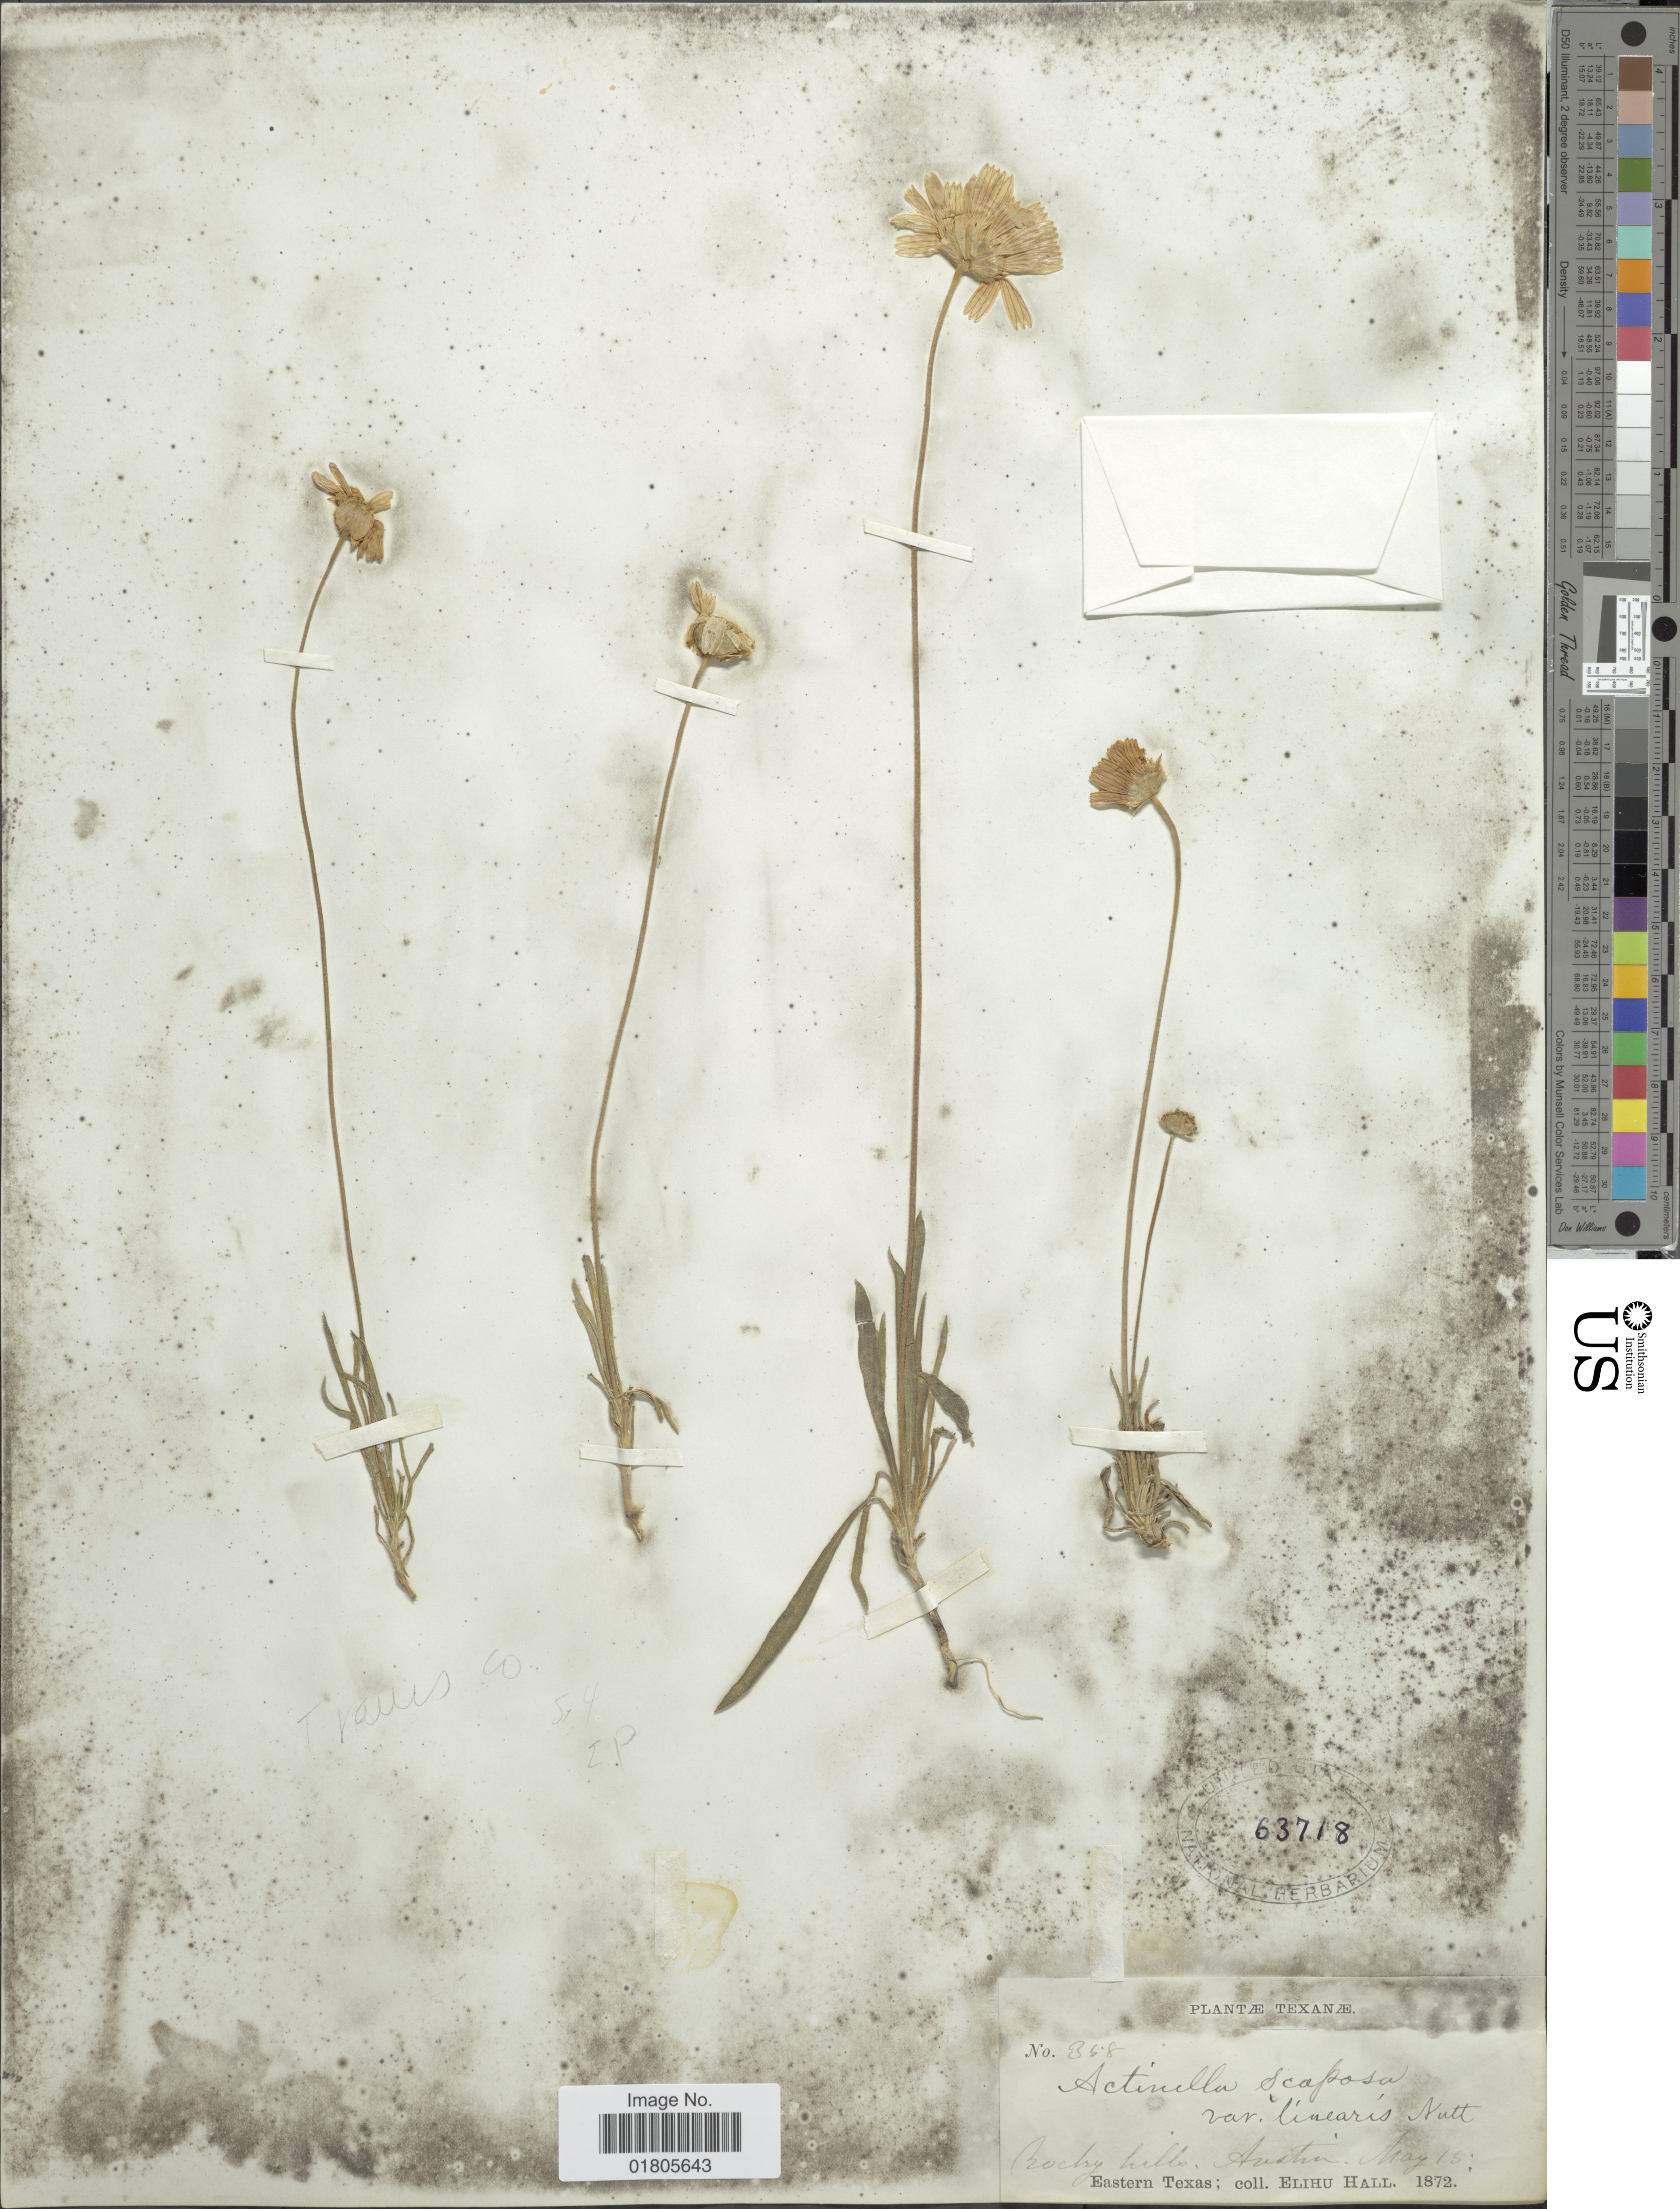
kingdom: Plantae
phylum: Tracheophyta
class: Magnoliopsida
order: Asterales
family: Asteraceae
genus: Actinea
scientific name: Actinea scaposa var. linearis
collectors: E. Hall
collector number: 358*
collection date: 1872-05-15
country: United States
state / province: Texas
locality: Austin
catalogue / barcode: US 63718